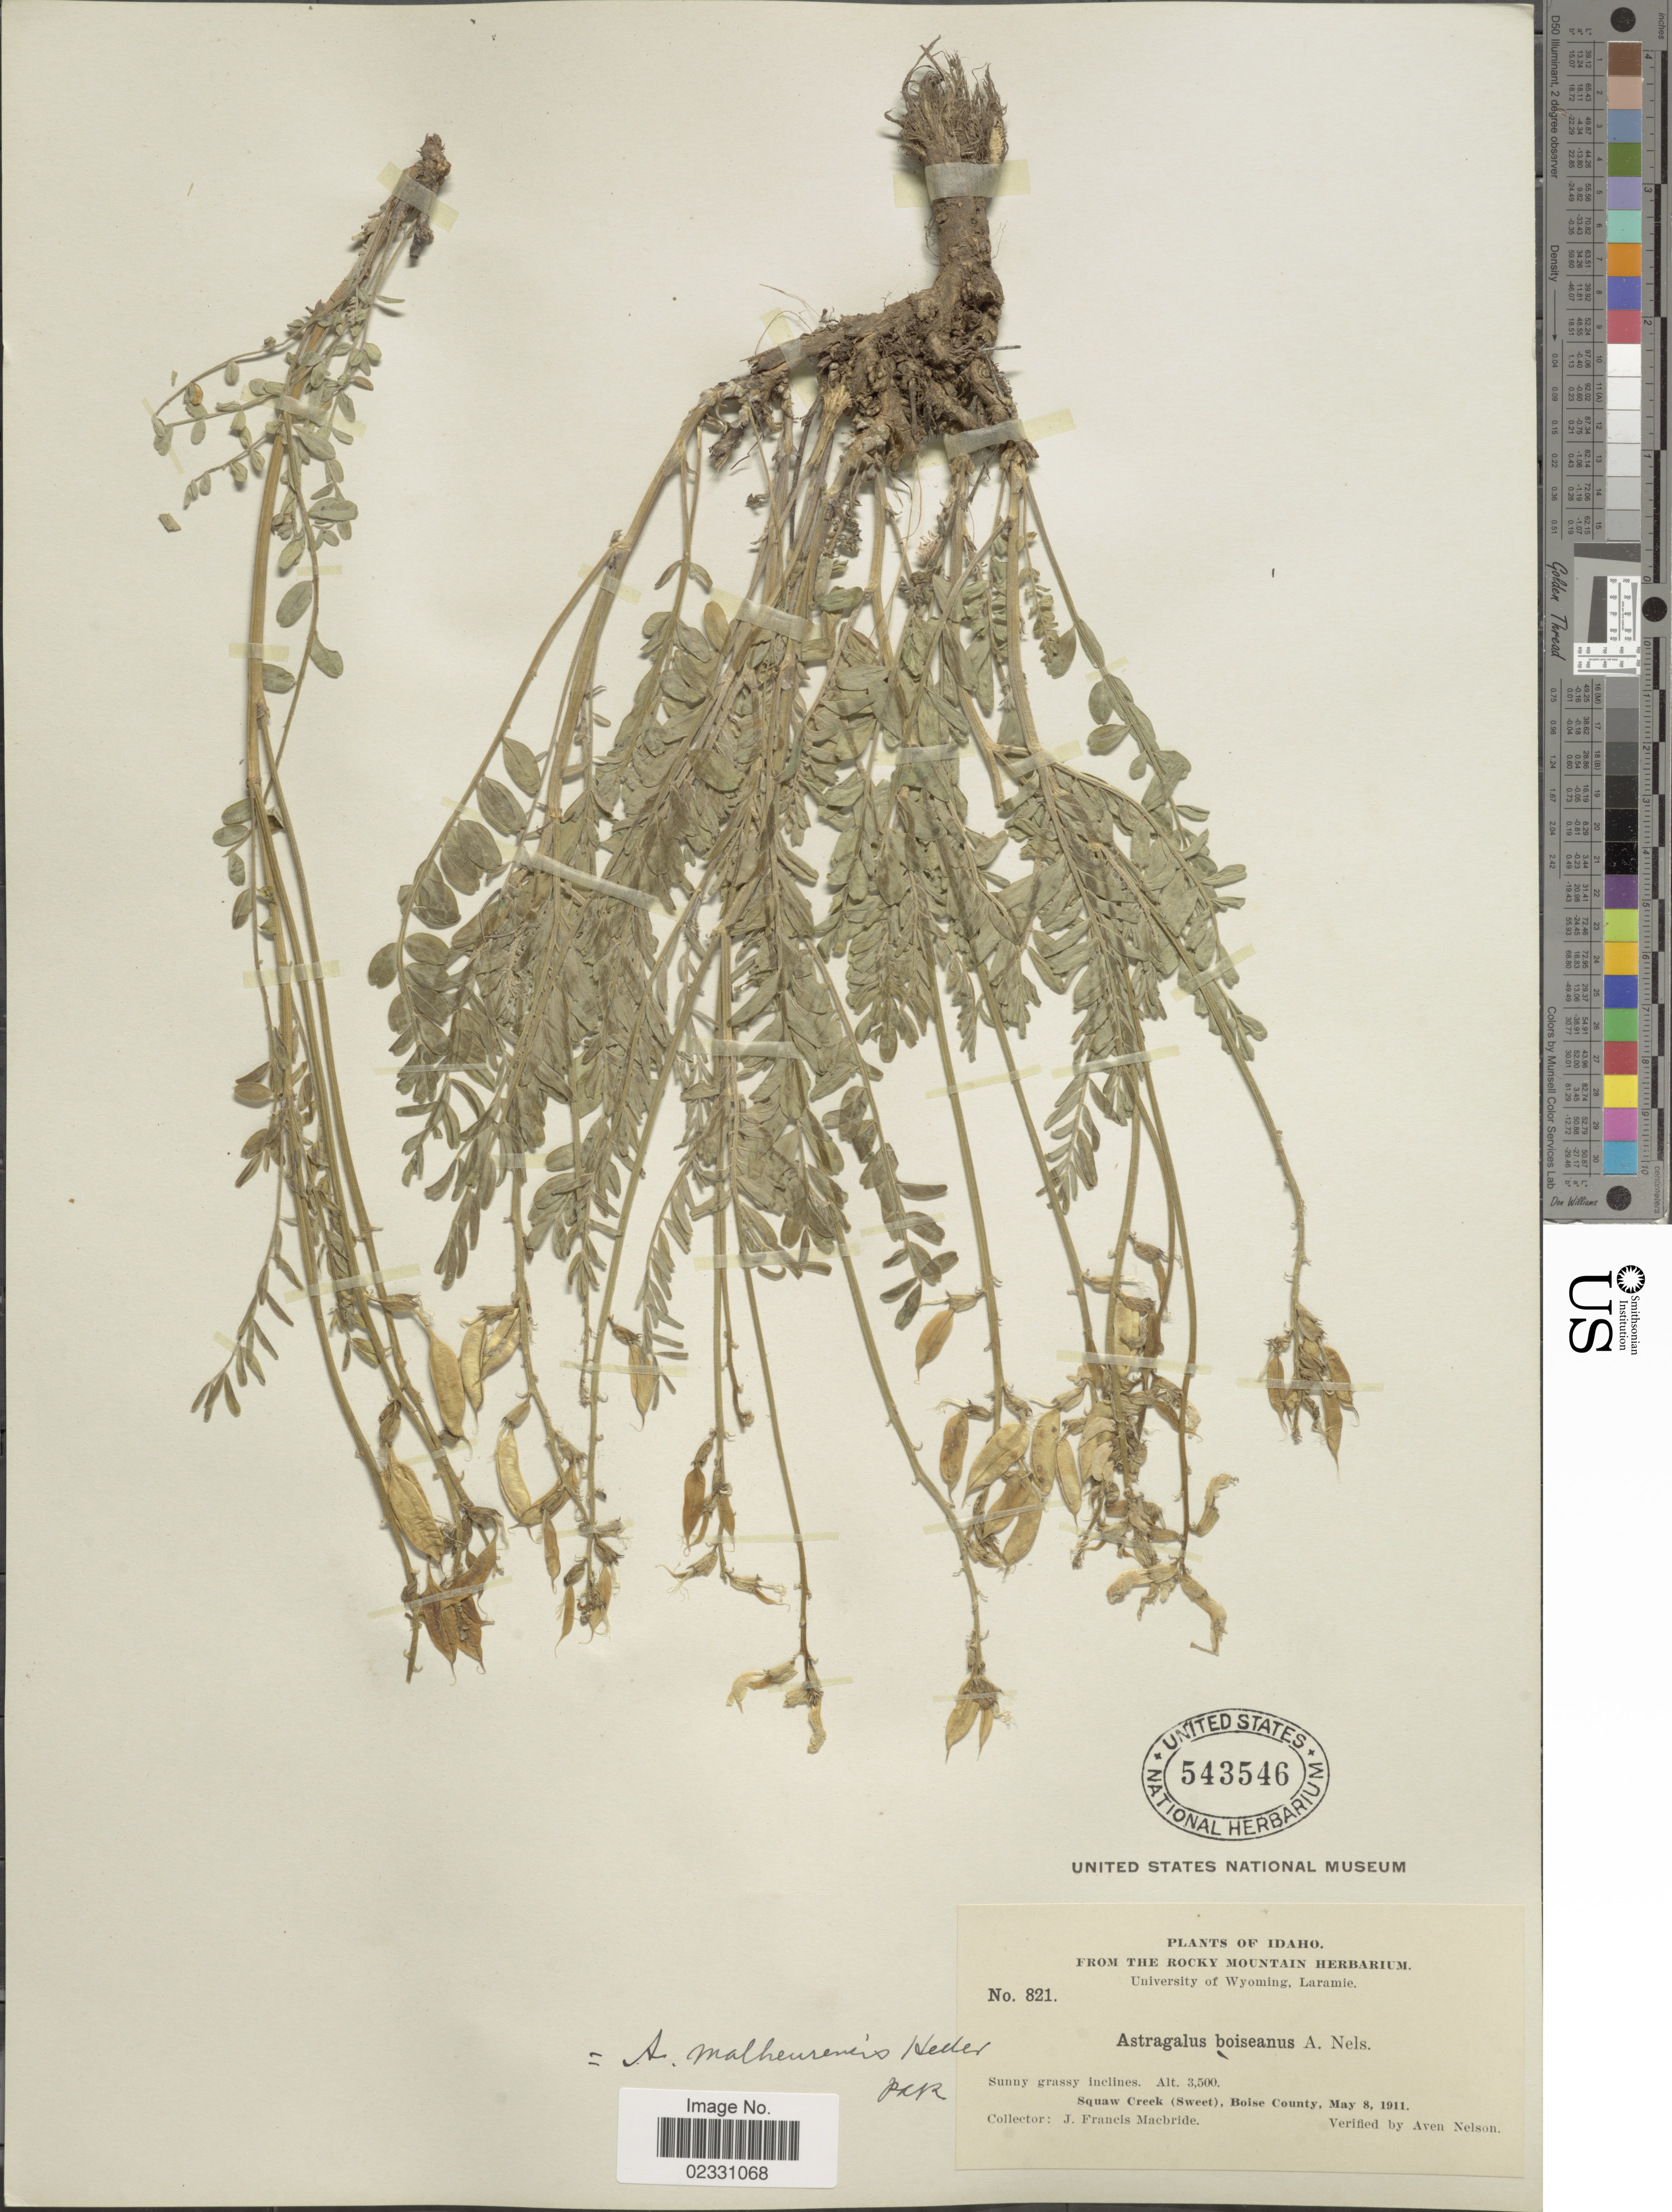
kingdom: Plantae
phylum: Tracheophyta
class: Magnoliopsida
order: Fabales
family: Fabaceae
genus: Astragalus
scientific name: Astragalus eremiticus var. malheurensis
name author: (A. Heller) Barneby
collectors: J. F. Macbride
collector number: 821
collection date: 1911-05-08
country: United States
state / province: Idaho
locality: Squaw Creek (Sweet), Boise County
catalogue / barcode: US 543546